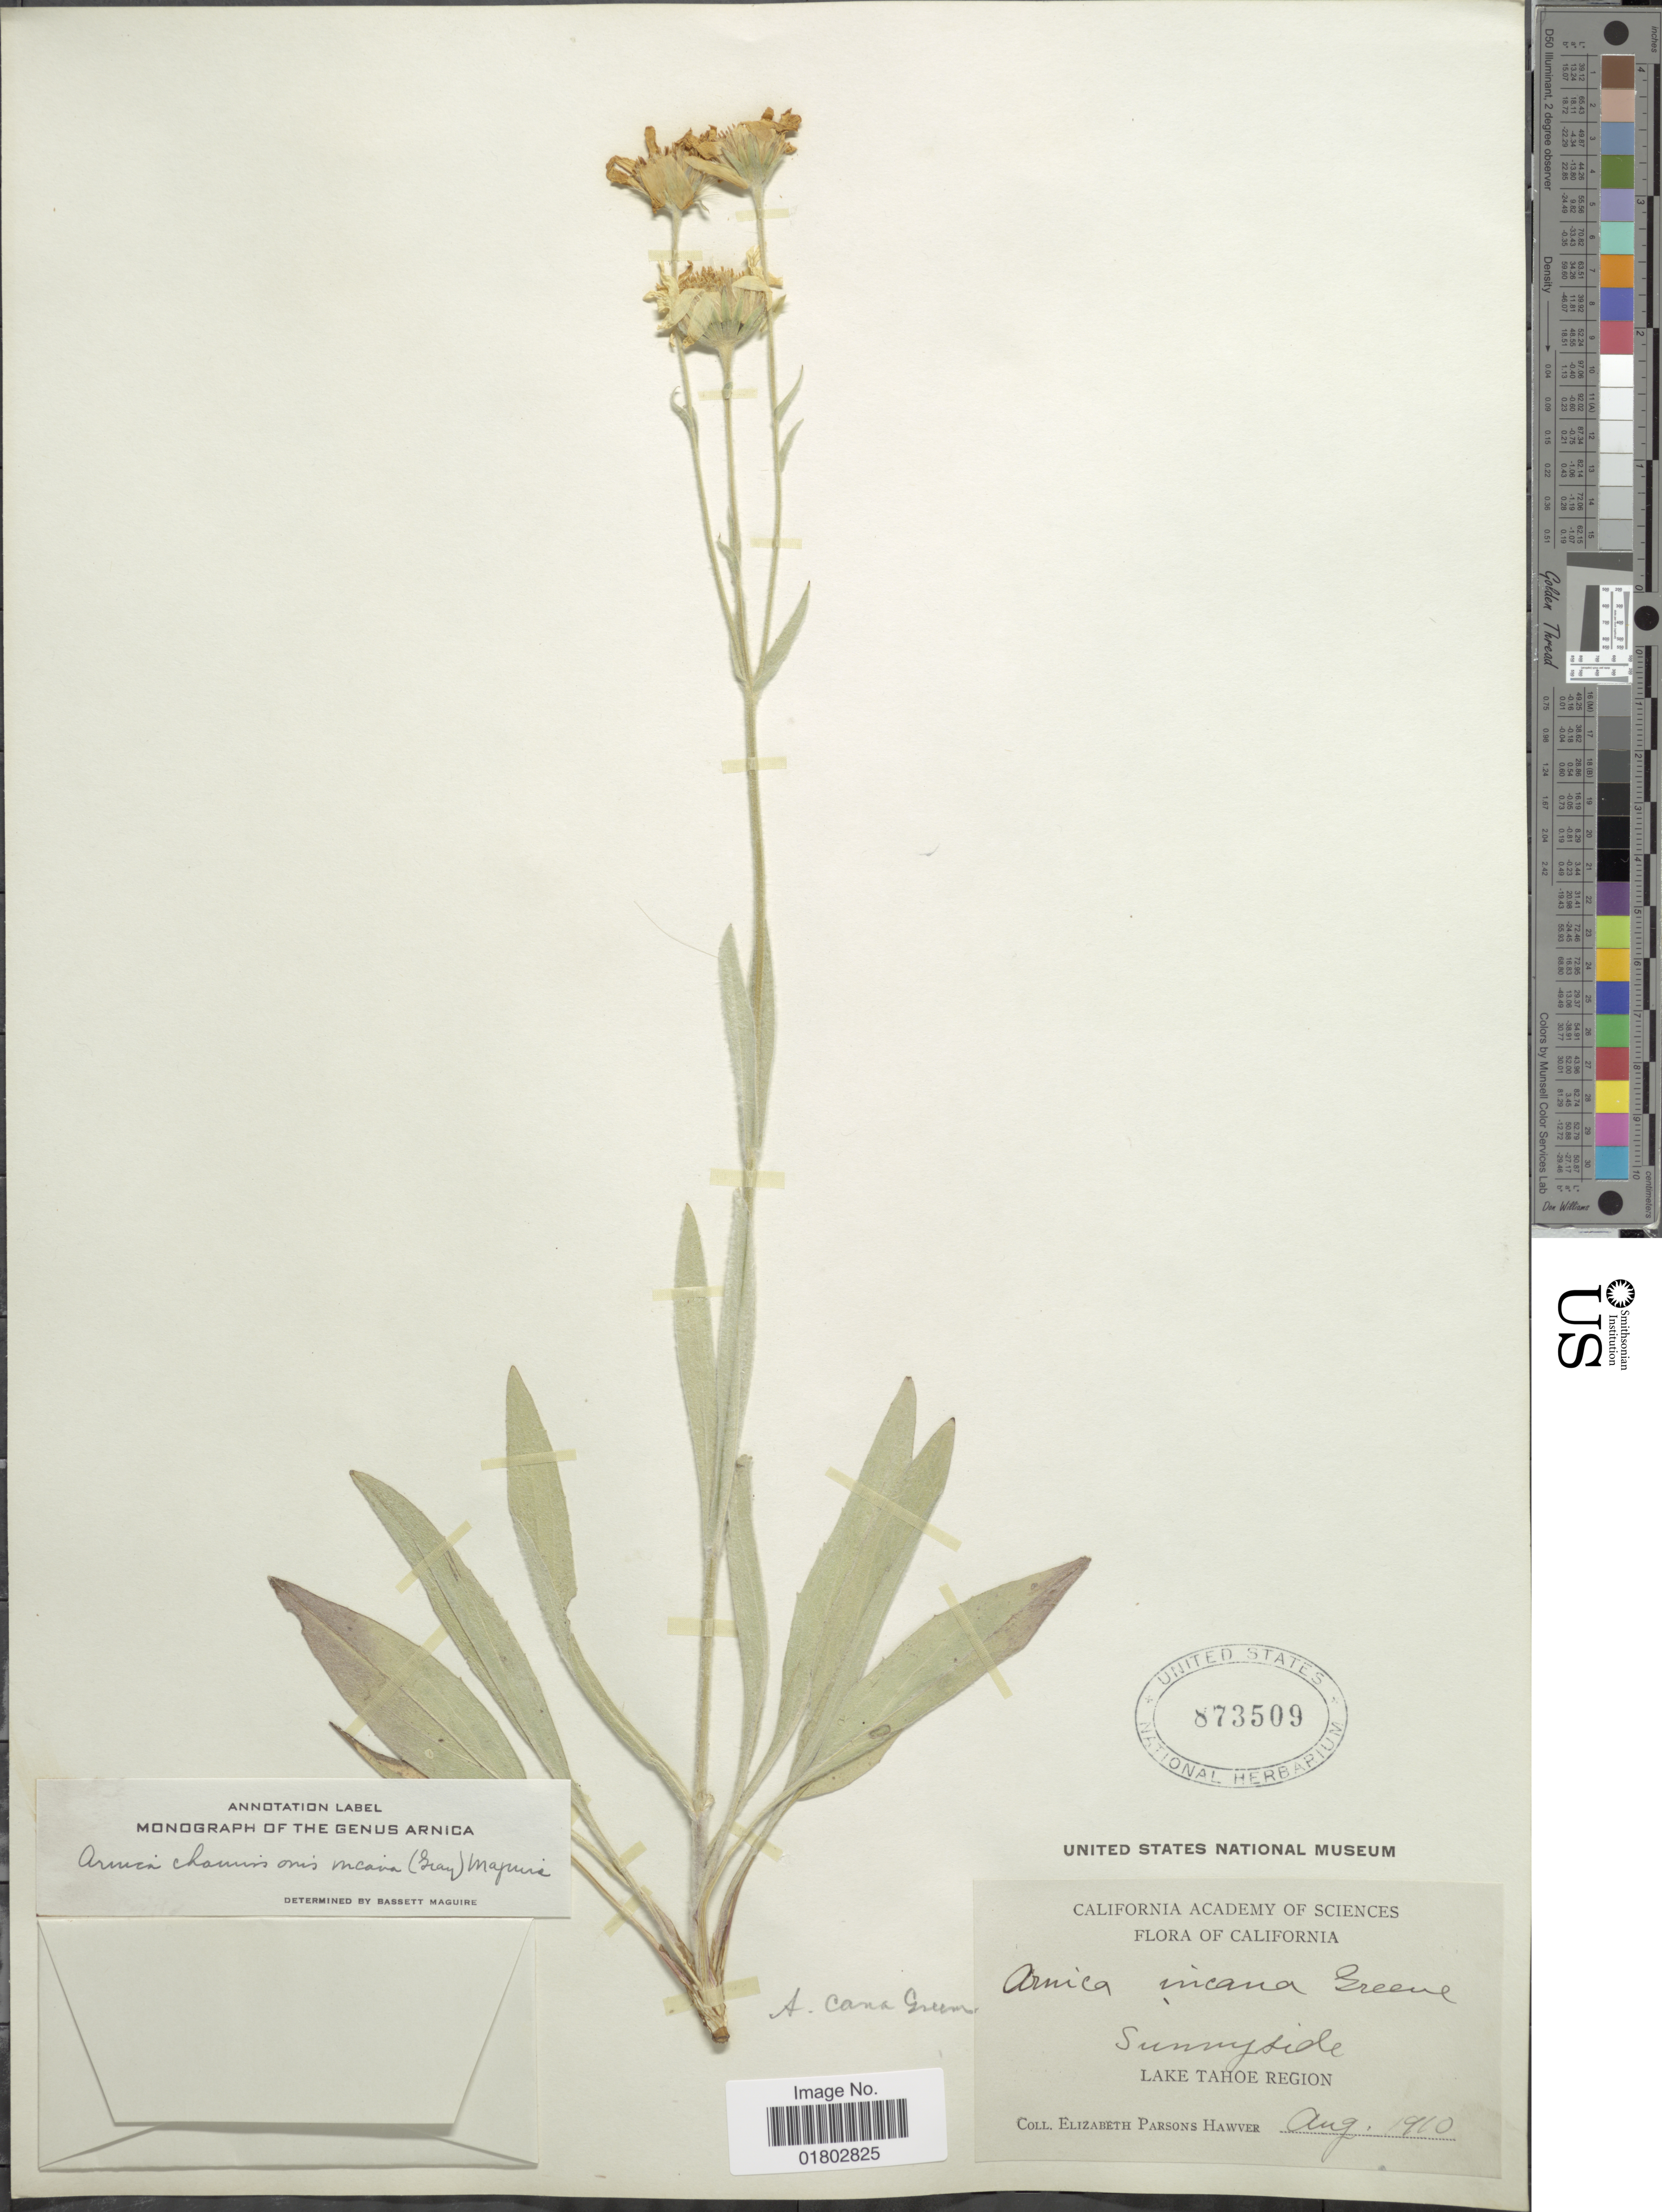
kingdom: Plantae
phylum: Tracheophyta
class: Magnoliopsida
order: Asterales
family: Asteraceae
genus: Arnica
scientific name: Arnica chamissonis subsp. incana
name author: (A. Gray) Maguire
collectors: E. Hawver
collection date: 1910-08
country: United States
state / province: California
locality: Sunny side, Lake Tahoe Region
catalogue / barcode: US 873509